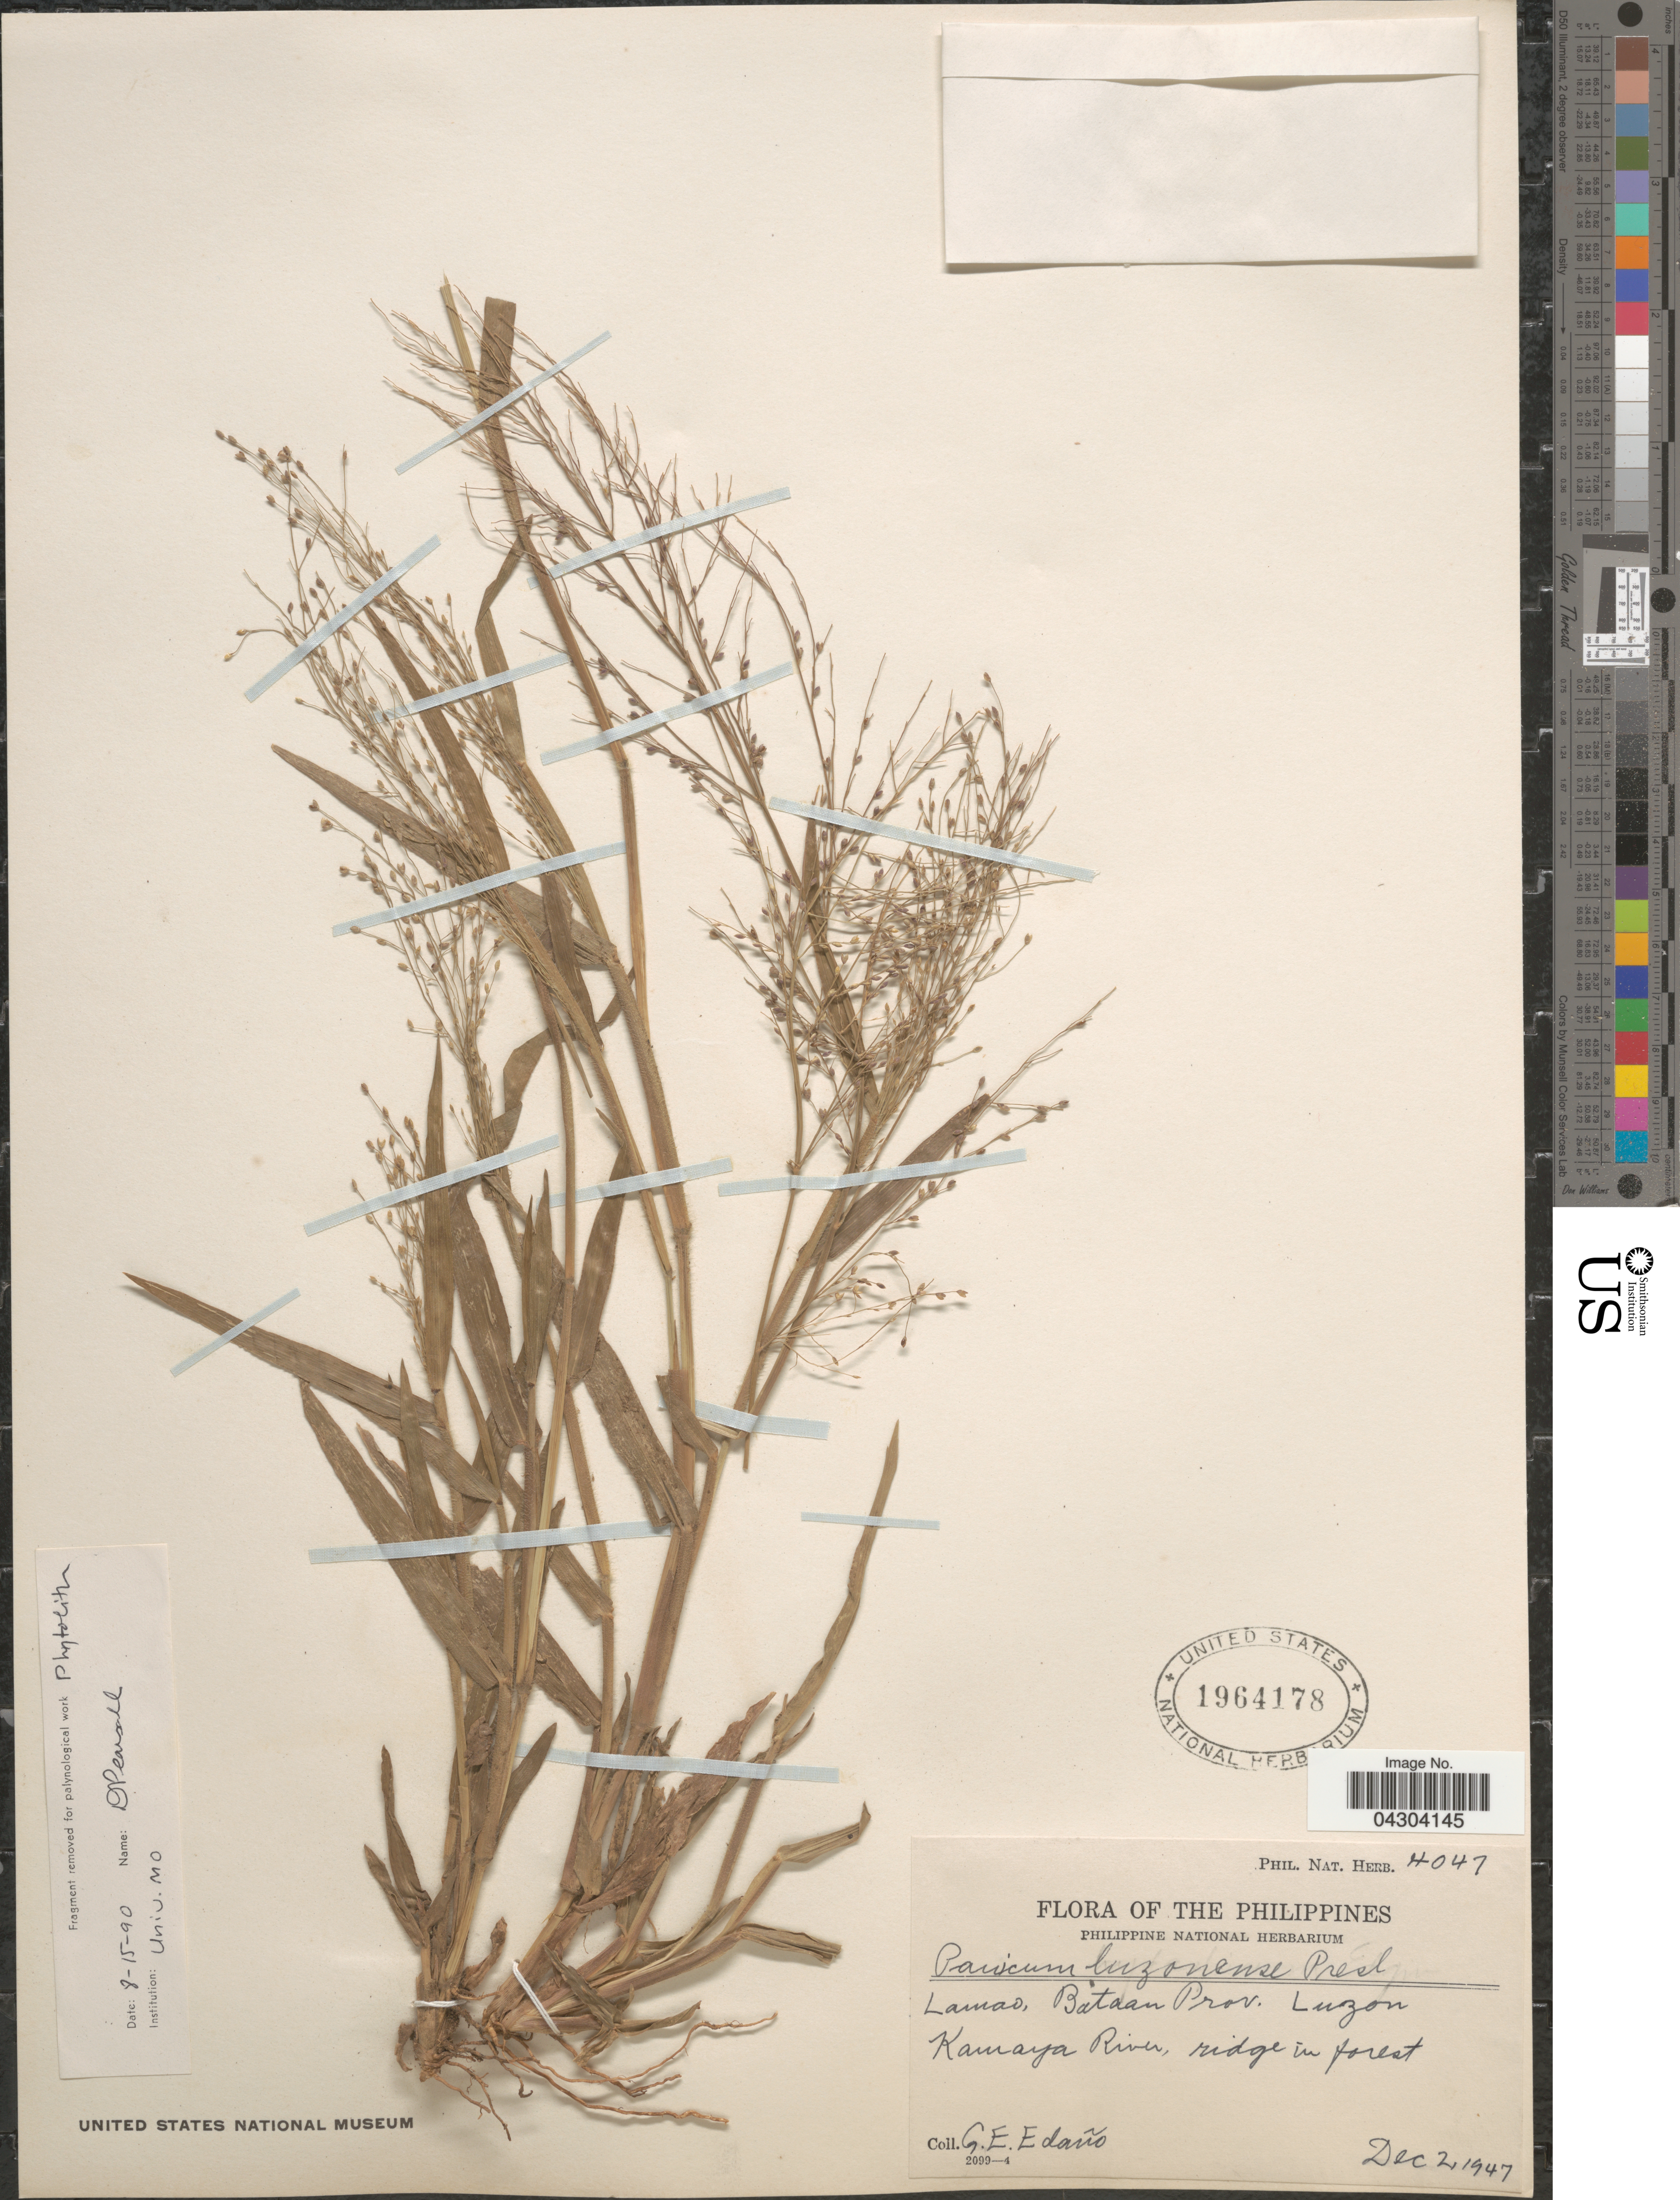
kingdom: Plantae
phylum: Tracheophyta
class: Liliopsida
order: Poales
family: Poaceae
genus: Panicum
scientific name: Panicum luzonense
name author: J. Presl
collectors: G. E. Edaño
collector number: Phil. Nat. Herb. 4047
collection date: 1947-12-02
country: Philippines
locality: Lamao, Bataan Prov. Luzon. Kamaya River, ridge in forest.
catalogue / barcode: US 1964178